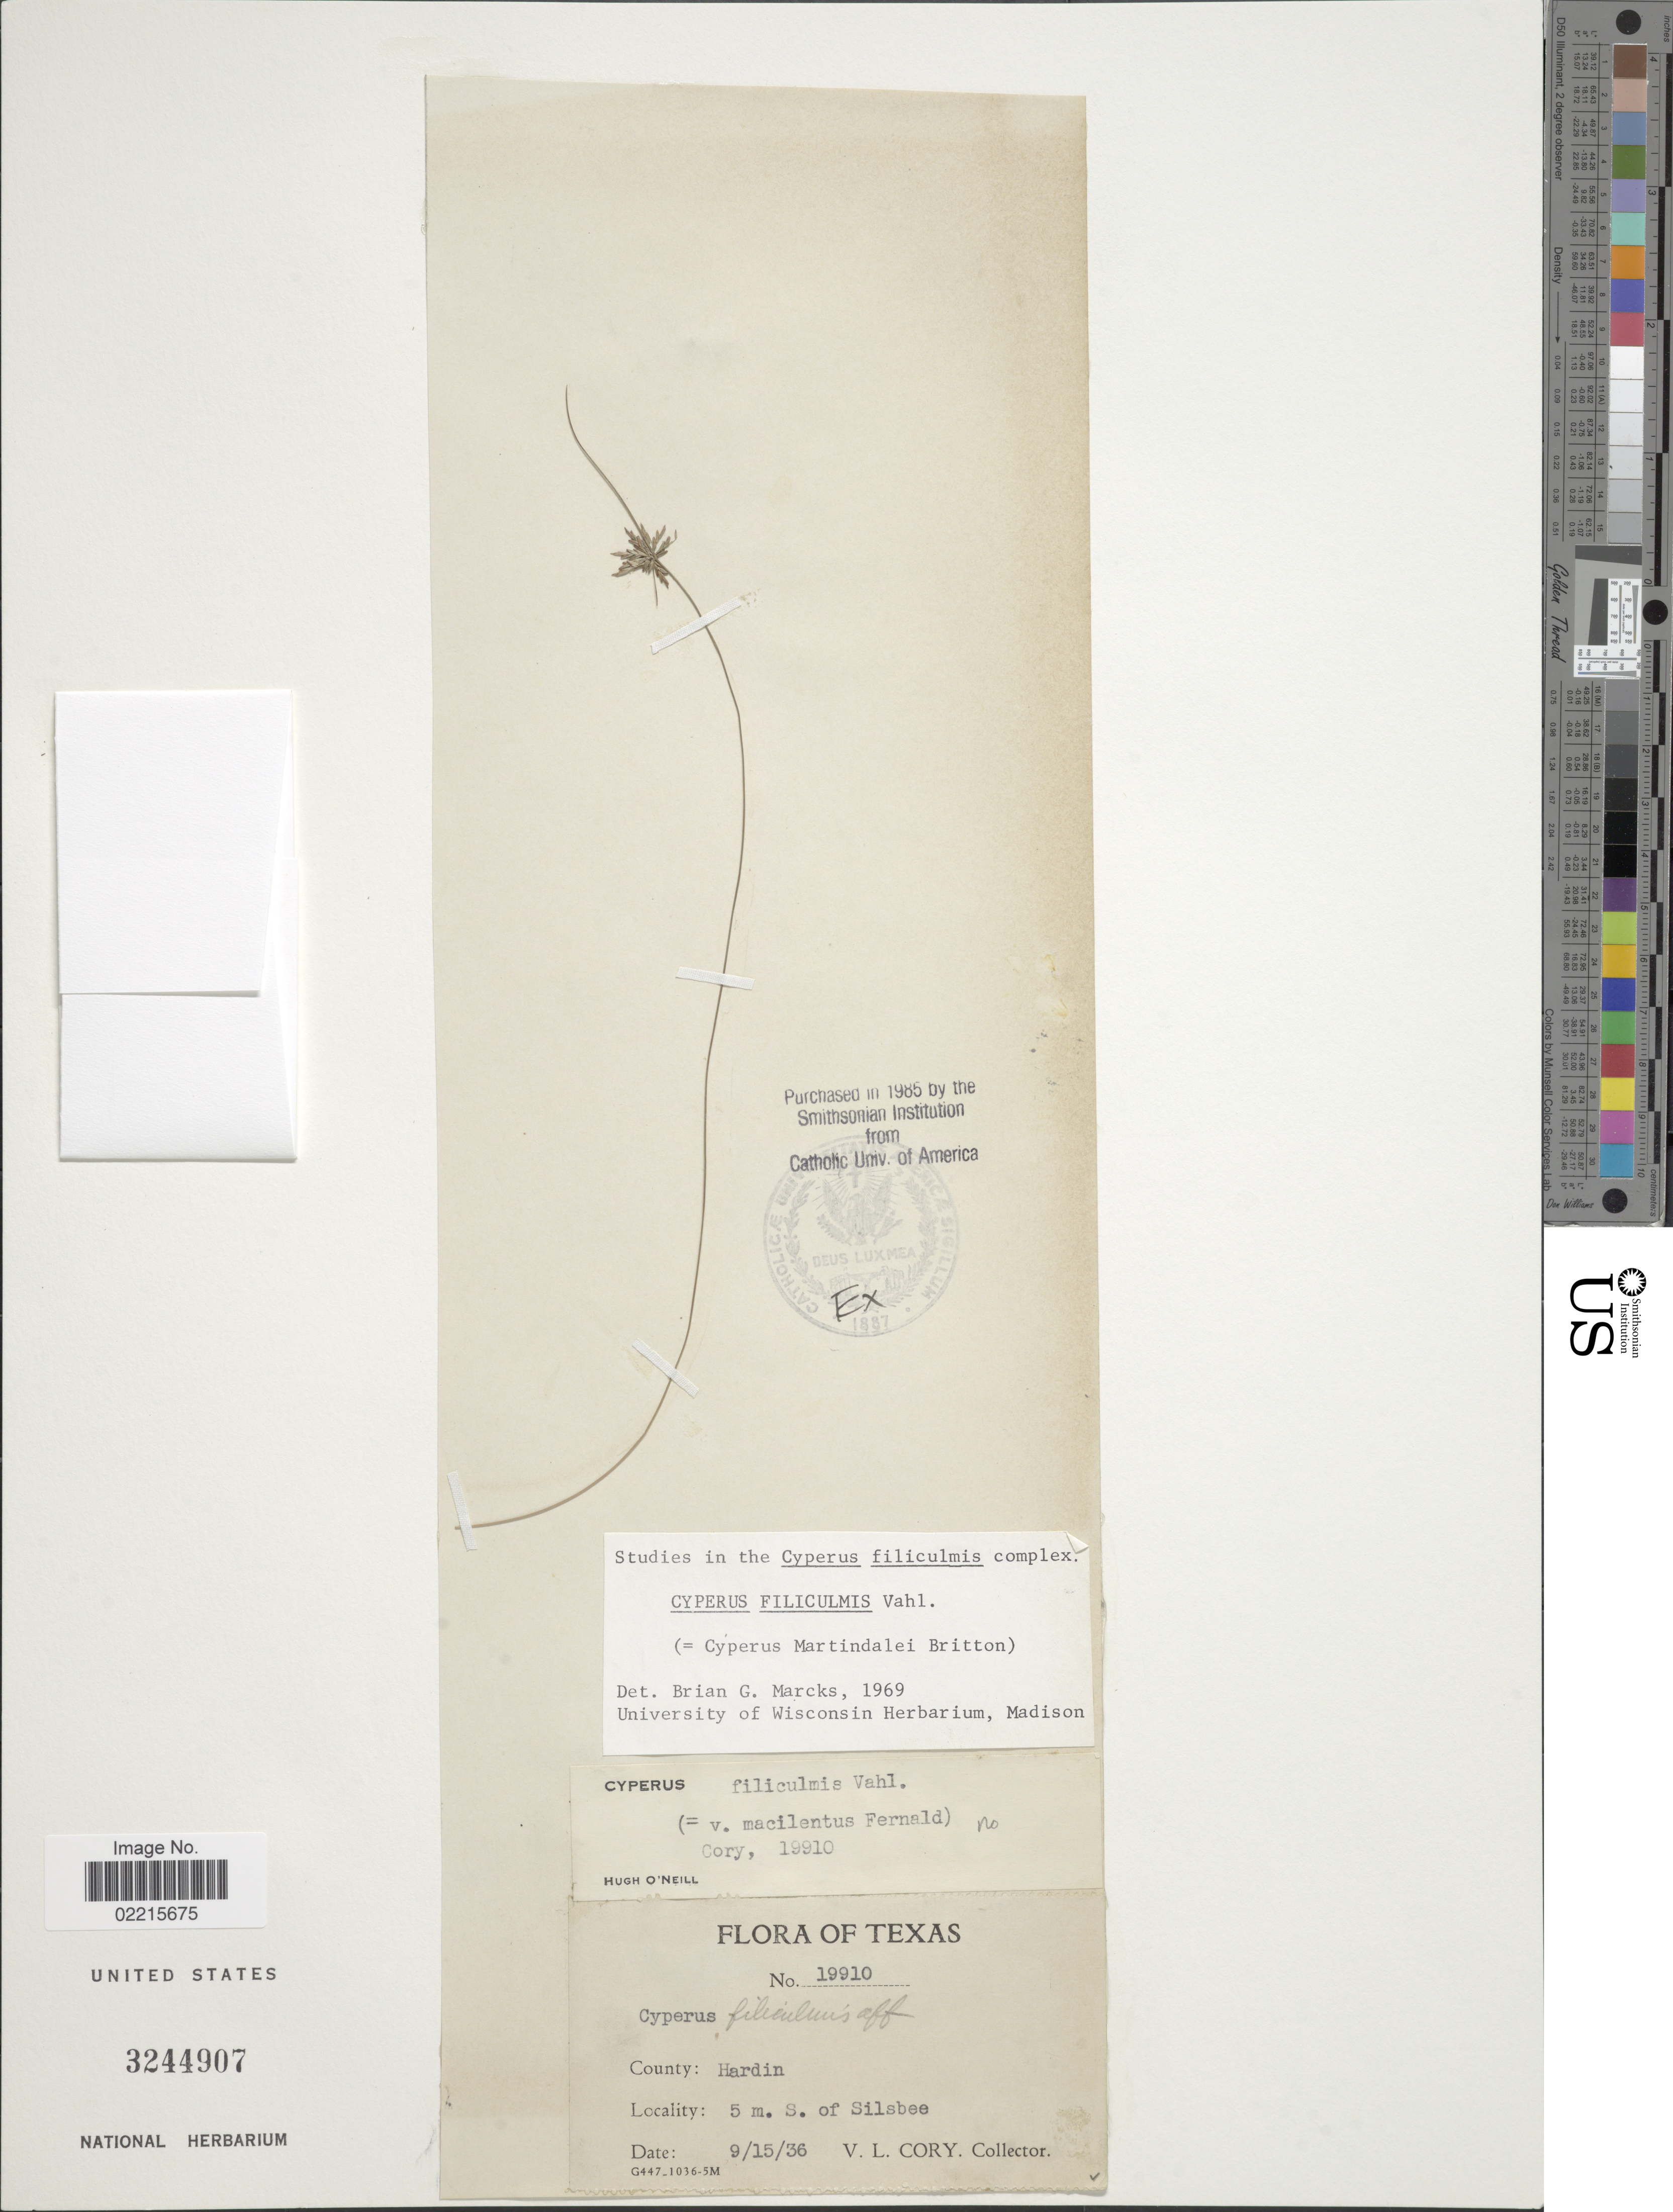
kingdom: Plantae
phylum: Tracheophyta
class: Liliopsida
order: Poales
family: Cyperaceae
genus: Cyperus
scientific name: Cyperus filiculmis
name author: Vahl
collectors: V. Cory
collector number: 19910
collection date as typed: Transcribed d/m/y: 15/9/36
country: United States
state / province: Texas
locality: County: Hardin. 5 m. S. of Silsbee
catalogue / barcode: US 3244907